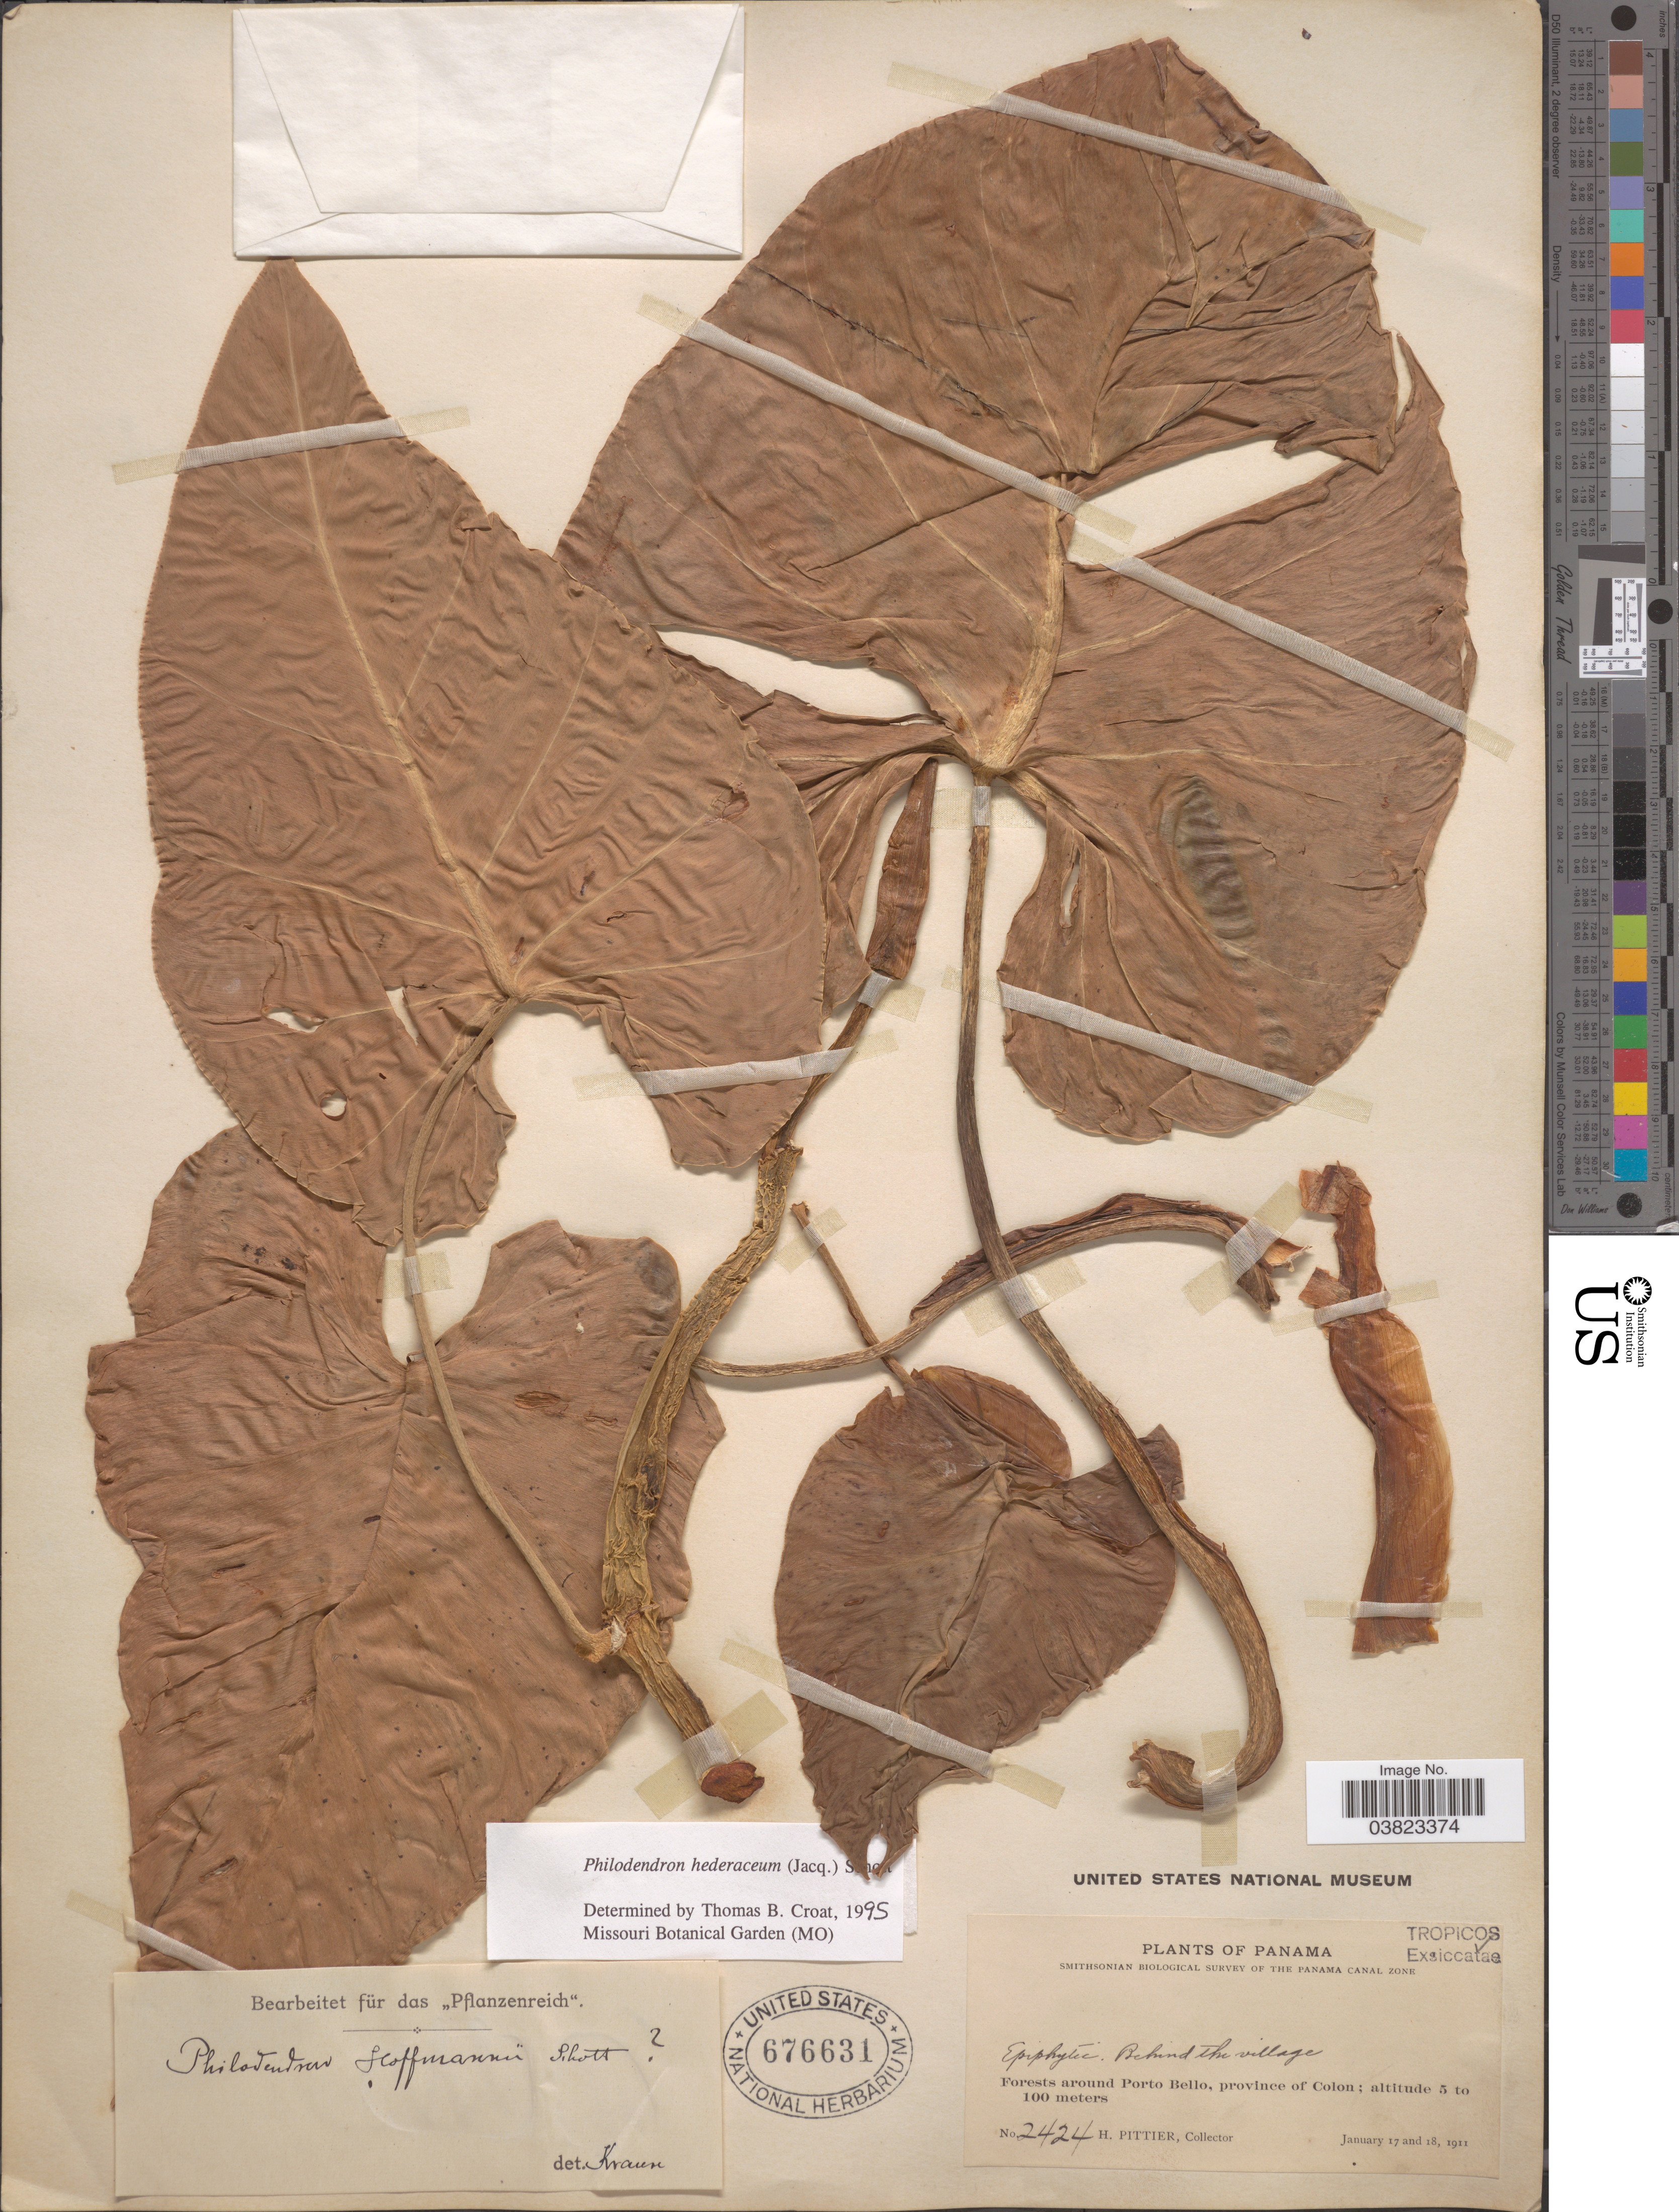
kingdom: Plantae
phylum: Tracheophyta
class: Liliopsida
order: Alismatales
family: Araceae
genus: Philodendron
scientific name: Philodendron hederaceum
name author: (Jacq.) Schott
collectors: H. F. Pittier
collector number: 2424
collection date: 1911-01-17/1911-01-18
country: Panama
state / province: Colón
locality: Forests around Porto Bello.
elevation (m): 5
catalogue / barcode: US 676631